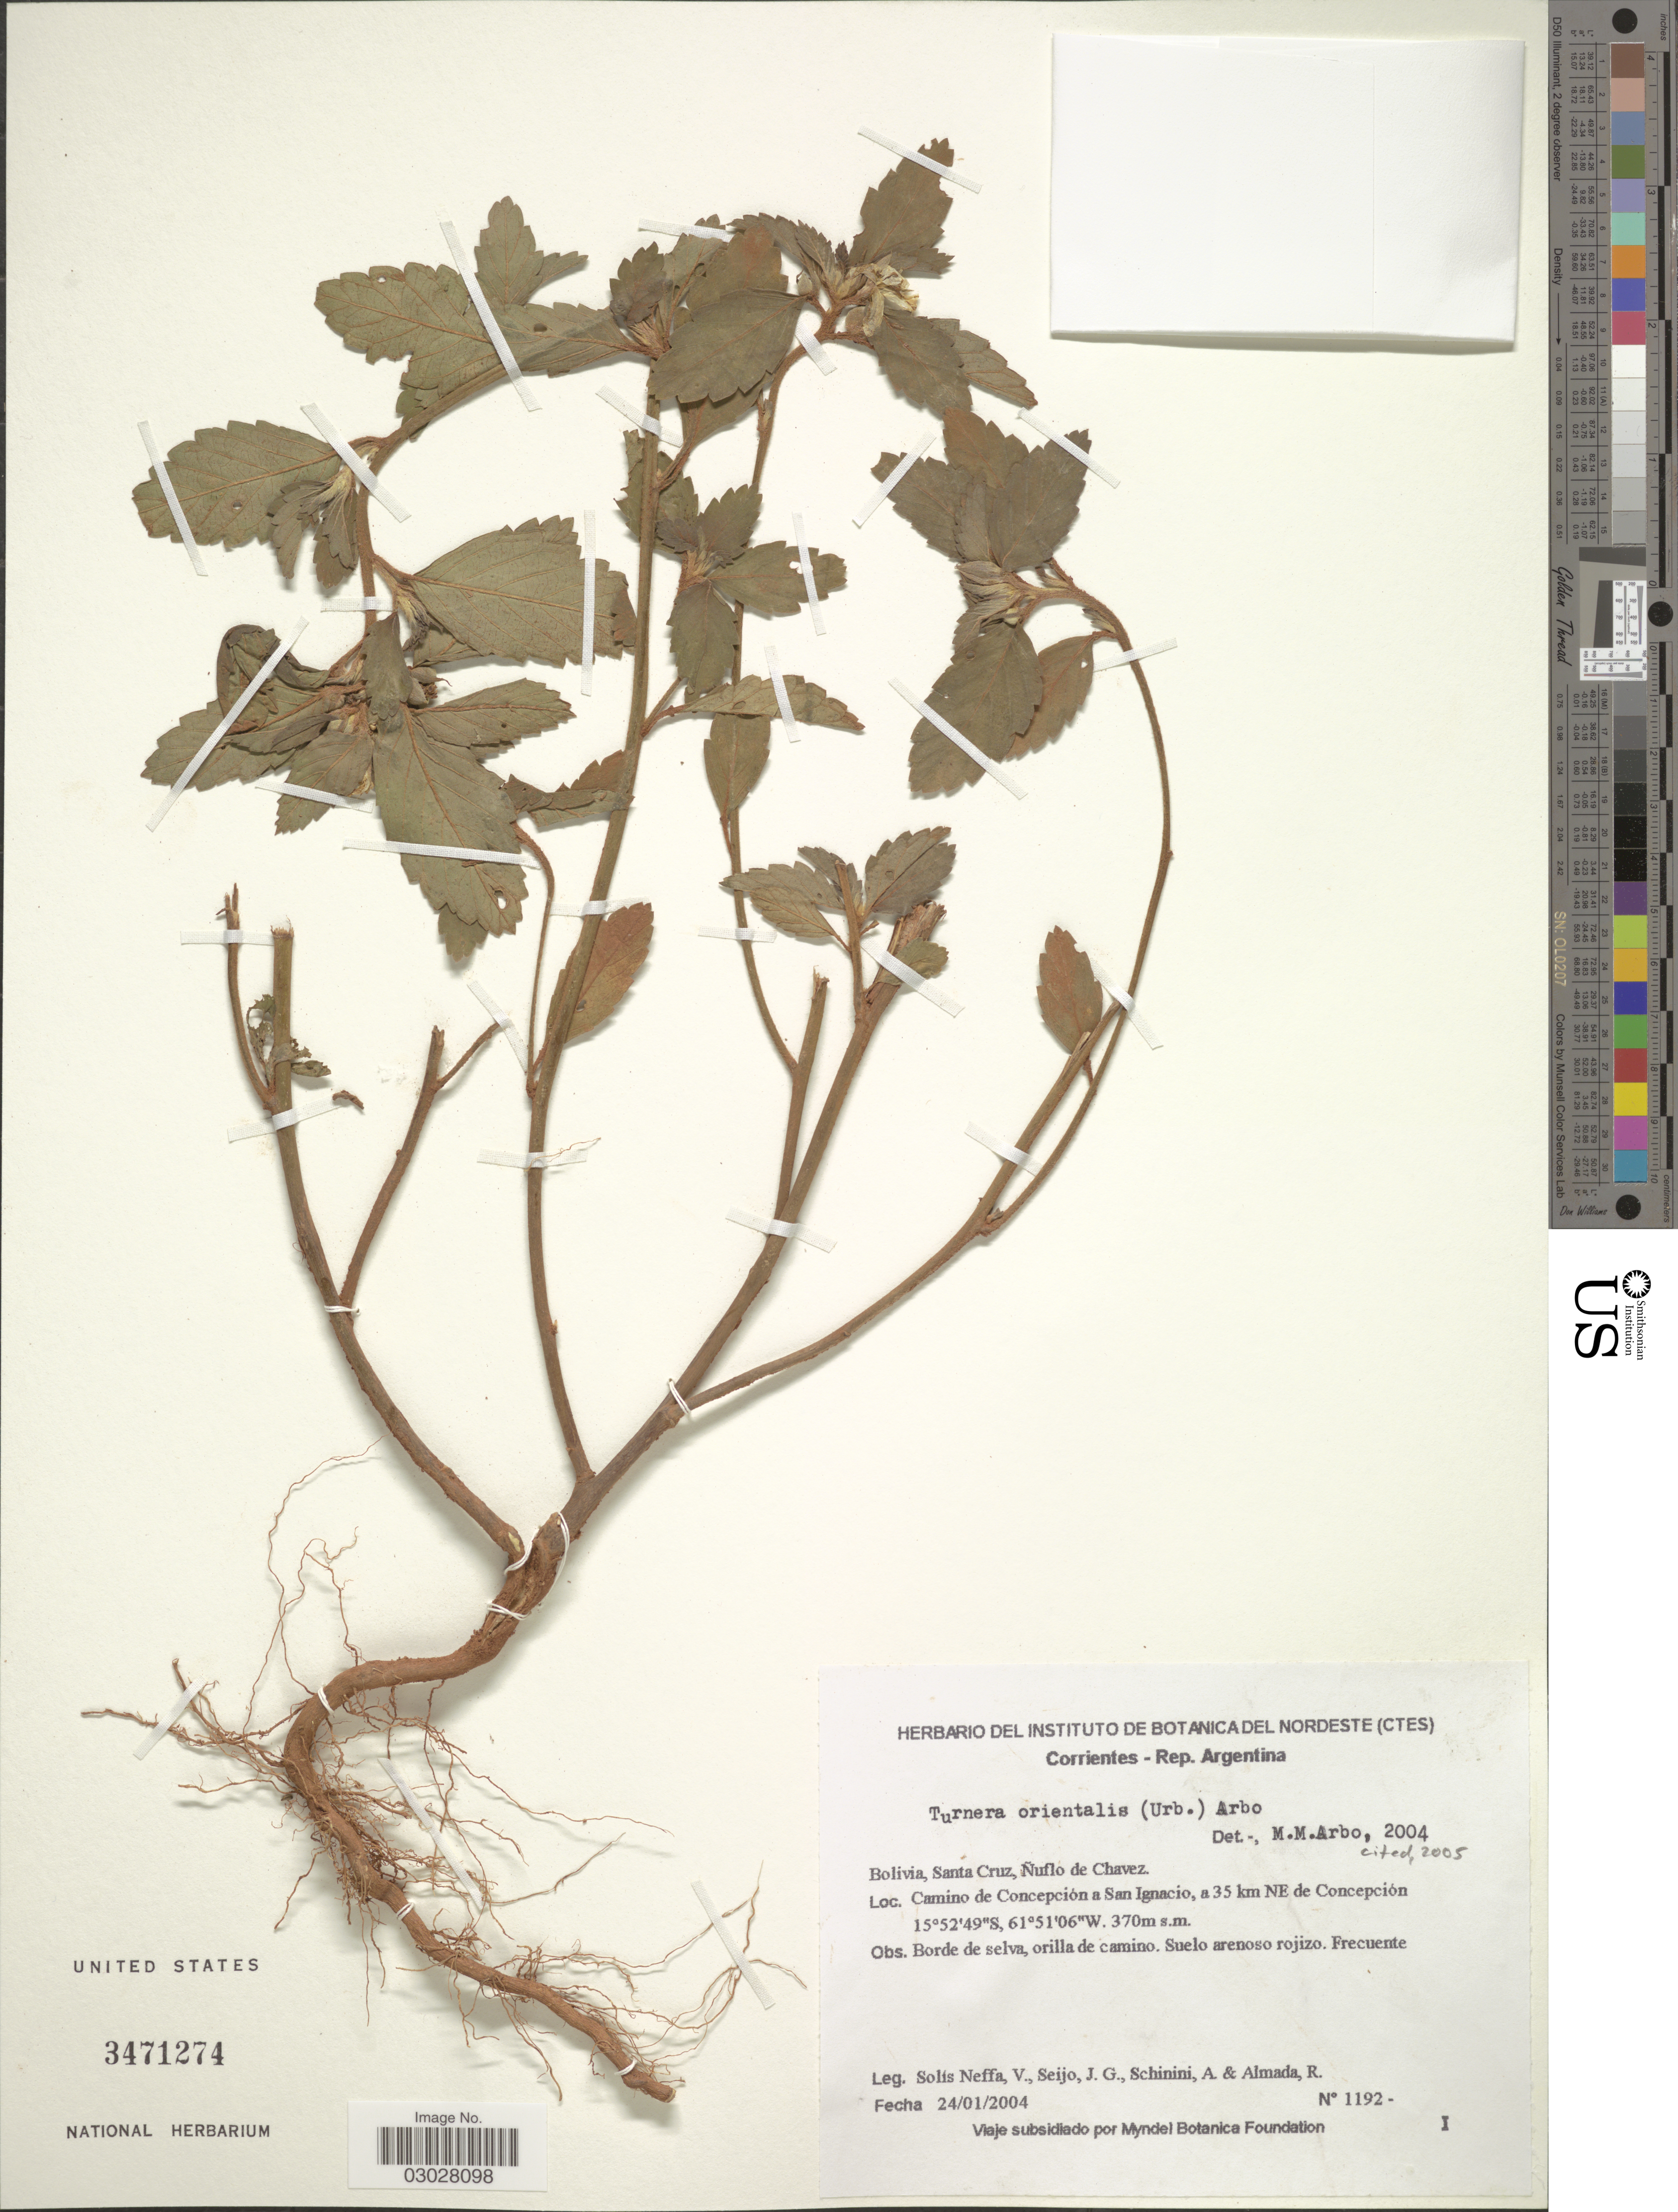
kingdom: Plantae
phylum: Tracheophyta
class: Magnoliopsida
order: Malpighiales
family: Turneraceae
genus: Turnera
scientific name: Turnera orientalis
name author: (Urb.) Arbo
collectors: V. Solis Neffa, J. Seijo, A. Schinini & R. Almada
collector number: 1192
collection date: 2004-01-24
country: Bolivia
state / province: Santa Cruz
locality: Santa Cruz, Nuflo de Chavez. Camino de Concepción a San Ignacio, a 35 km NE de Concepción.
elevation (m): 370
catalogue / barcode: US 3471274